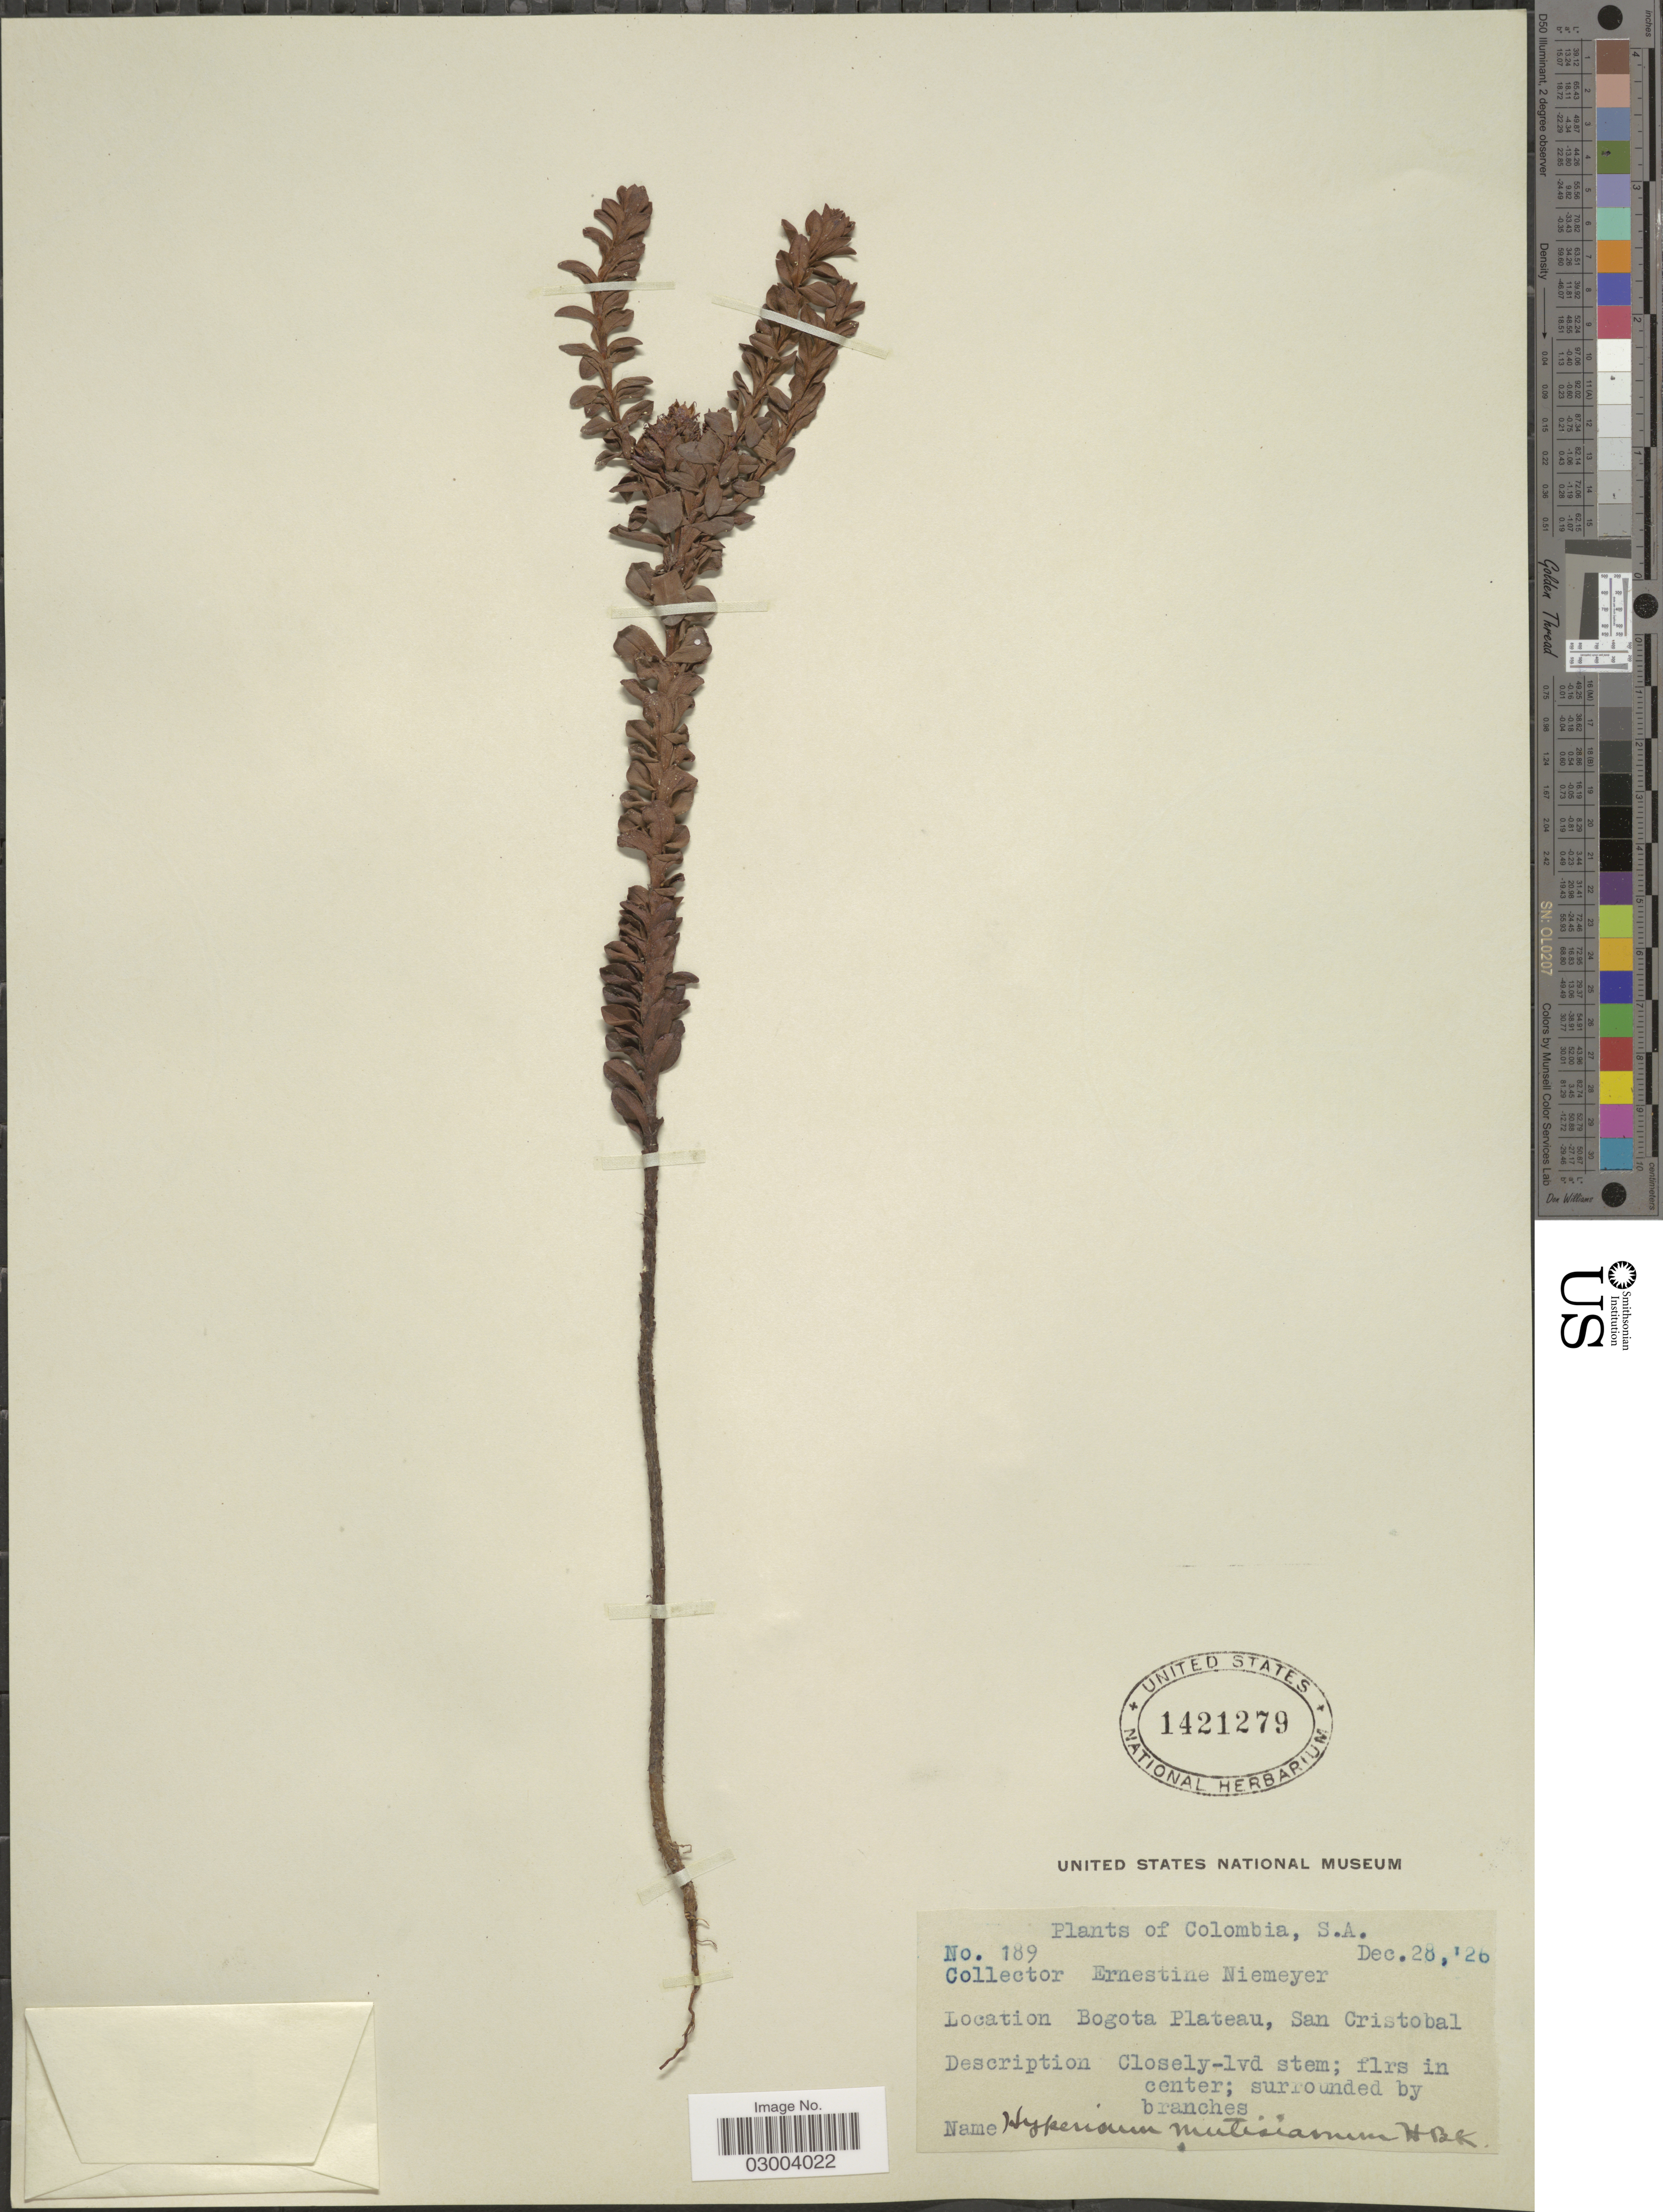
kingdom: Plantae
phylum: Tracheophyta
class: Magnoliopsida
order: Malpighiales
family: Hypericaceae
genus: Hypericum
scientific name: Hypericum mexicanum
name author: L.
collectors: E. H. Niemeyer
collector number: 189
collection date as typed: Transcribed d/m/y: 28/12/26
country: Colombia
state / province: Bogota D.C.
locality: Bogota Plateau, San Cristobal.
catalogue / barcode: US 1421279